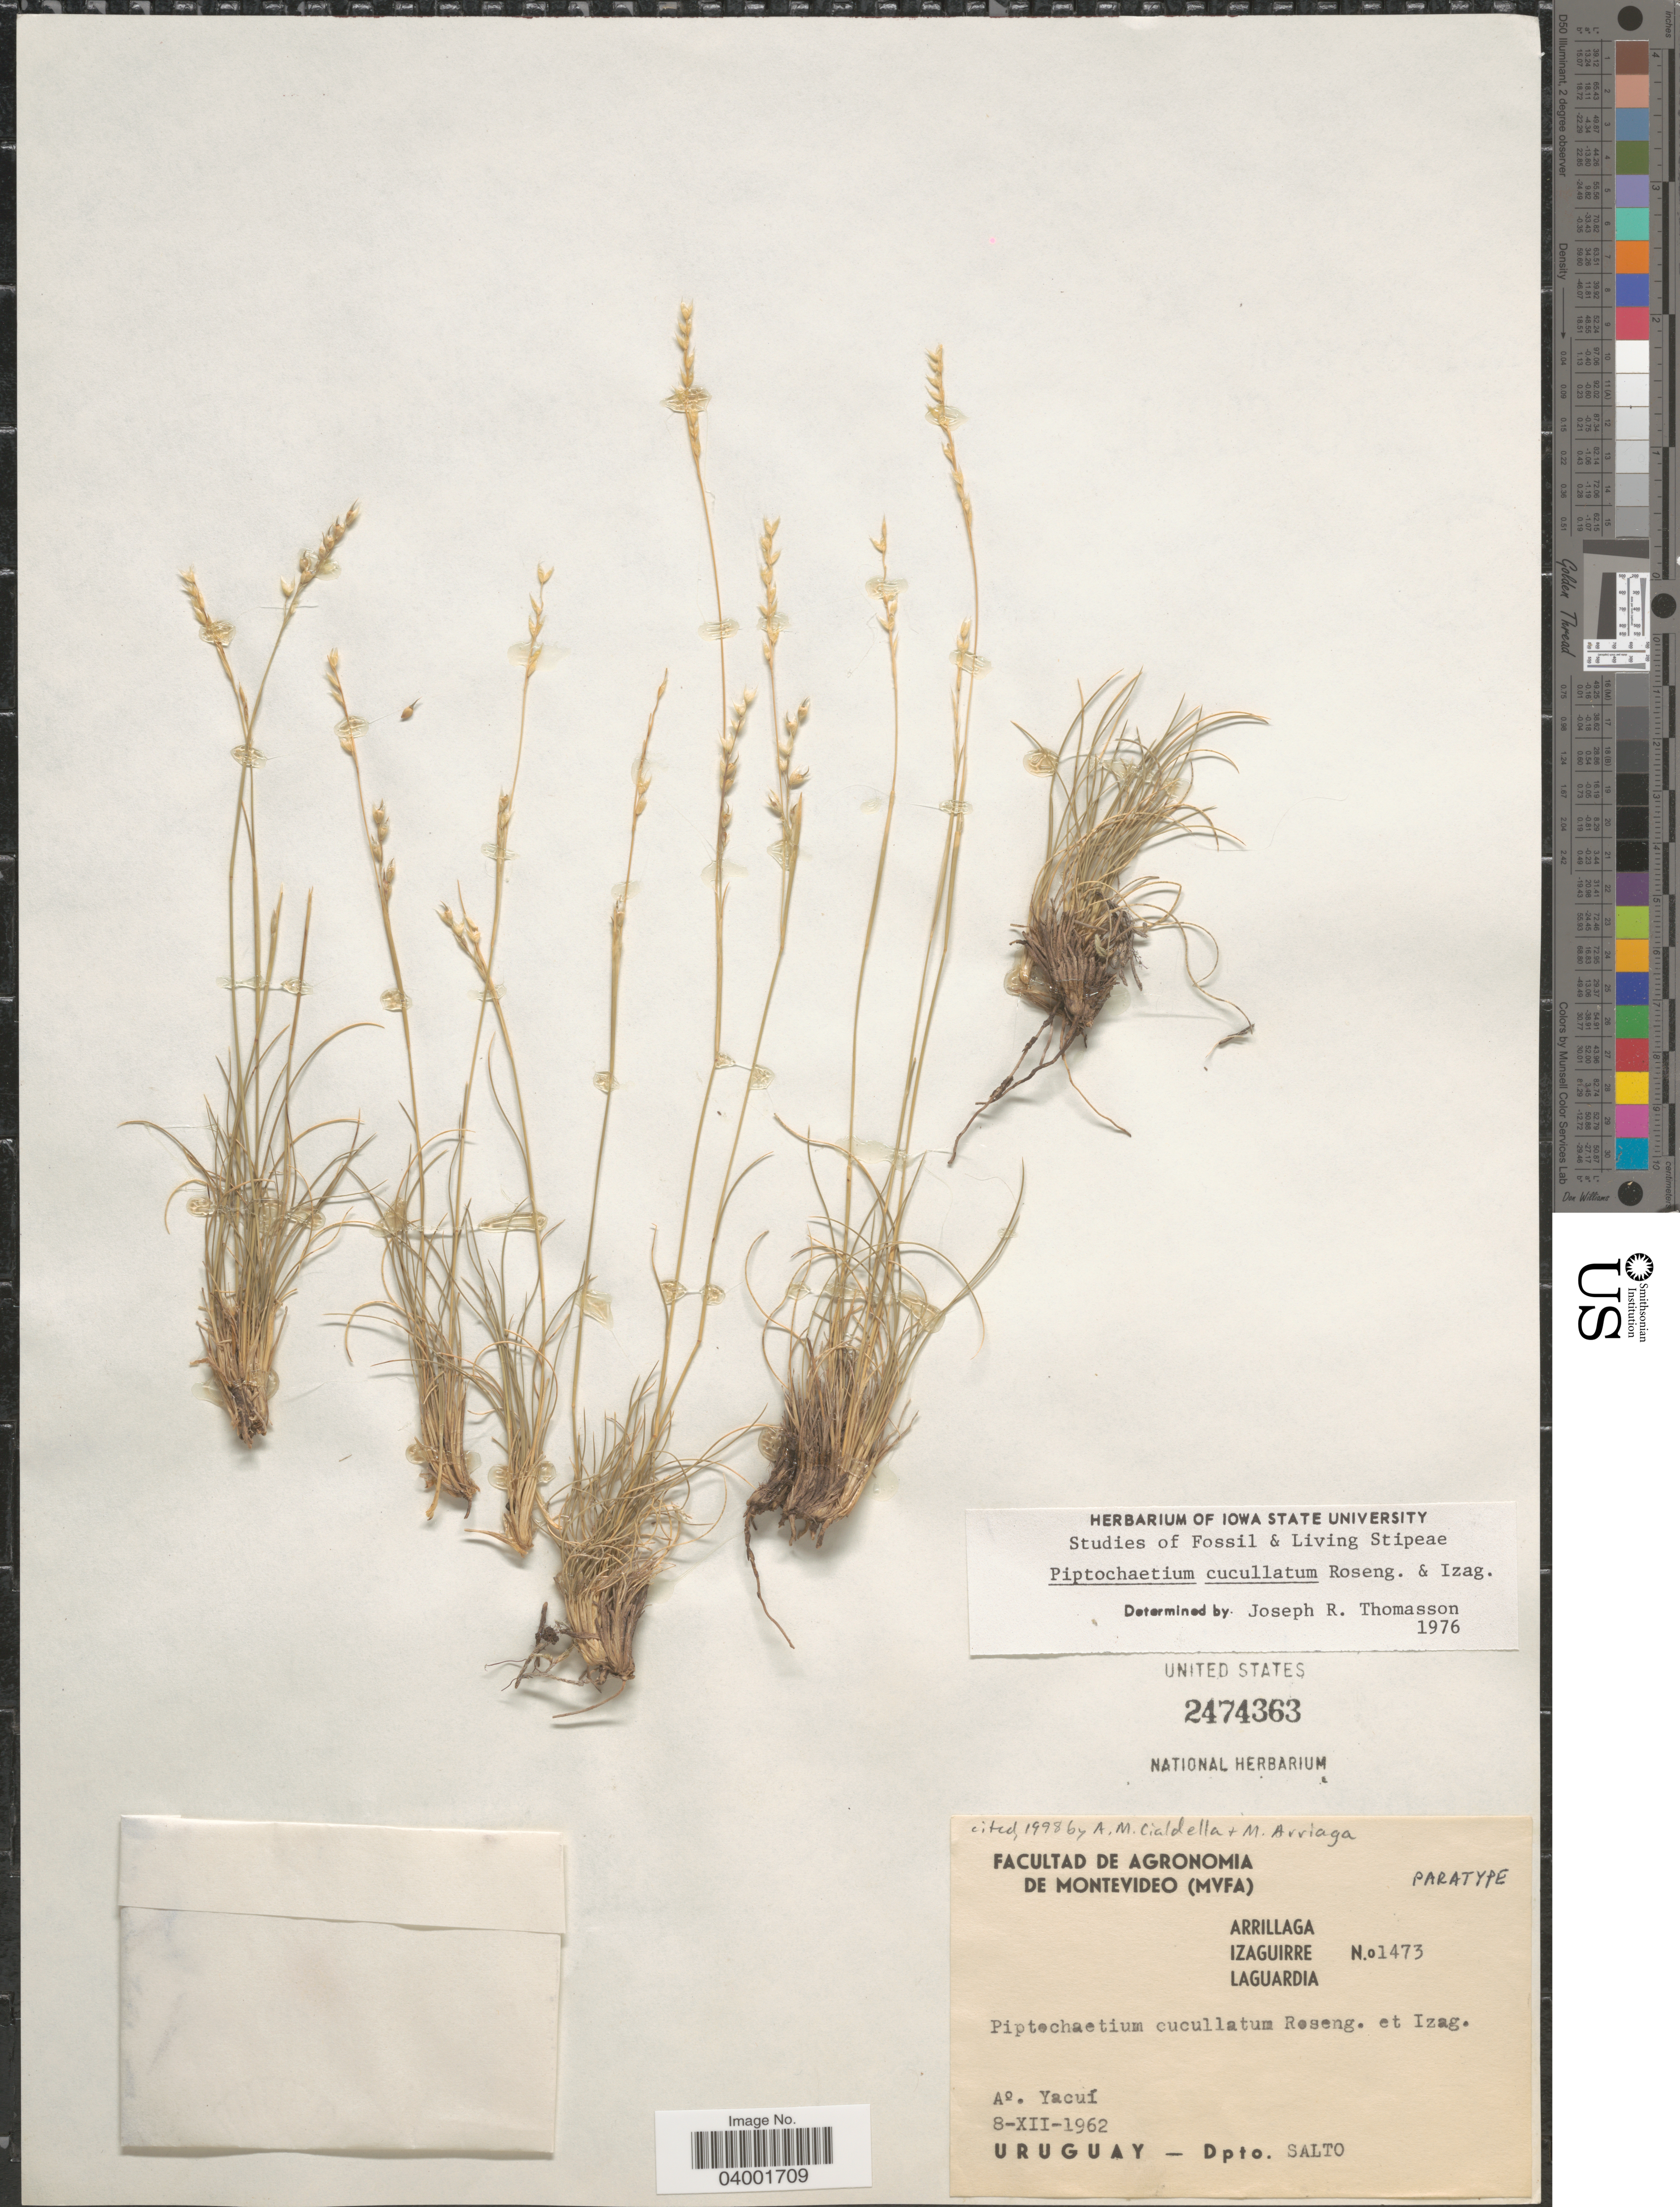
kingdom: Plantae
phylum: Tracheophyta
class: Liliopsida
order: Poales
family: Poaceae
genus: Piptochaetium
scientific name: Piptochaetium cucullatum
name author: Roseng. & Izag.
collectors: Arrillaga, Izaguirre & A. Laguardia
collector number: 1473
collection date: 1962-12-08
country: Uruguay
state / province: Salto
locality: Ao. Yacuí. Dpto. Salto.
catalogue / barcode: US 2474363